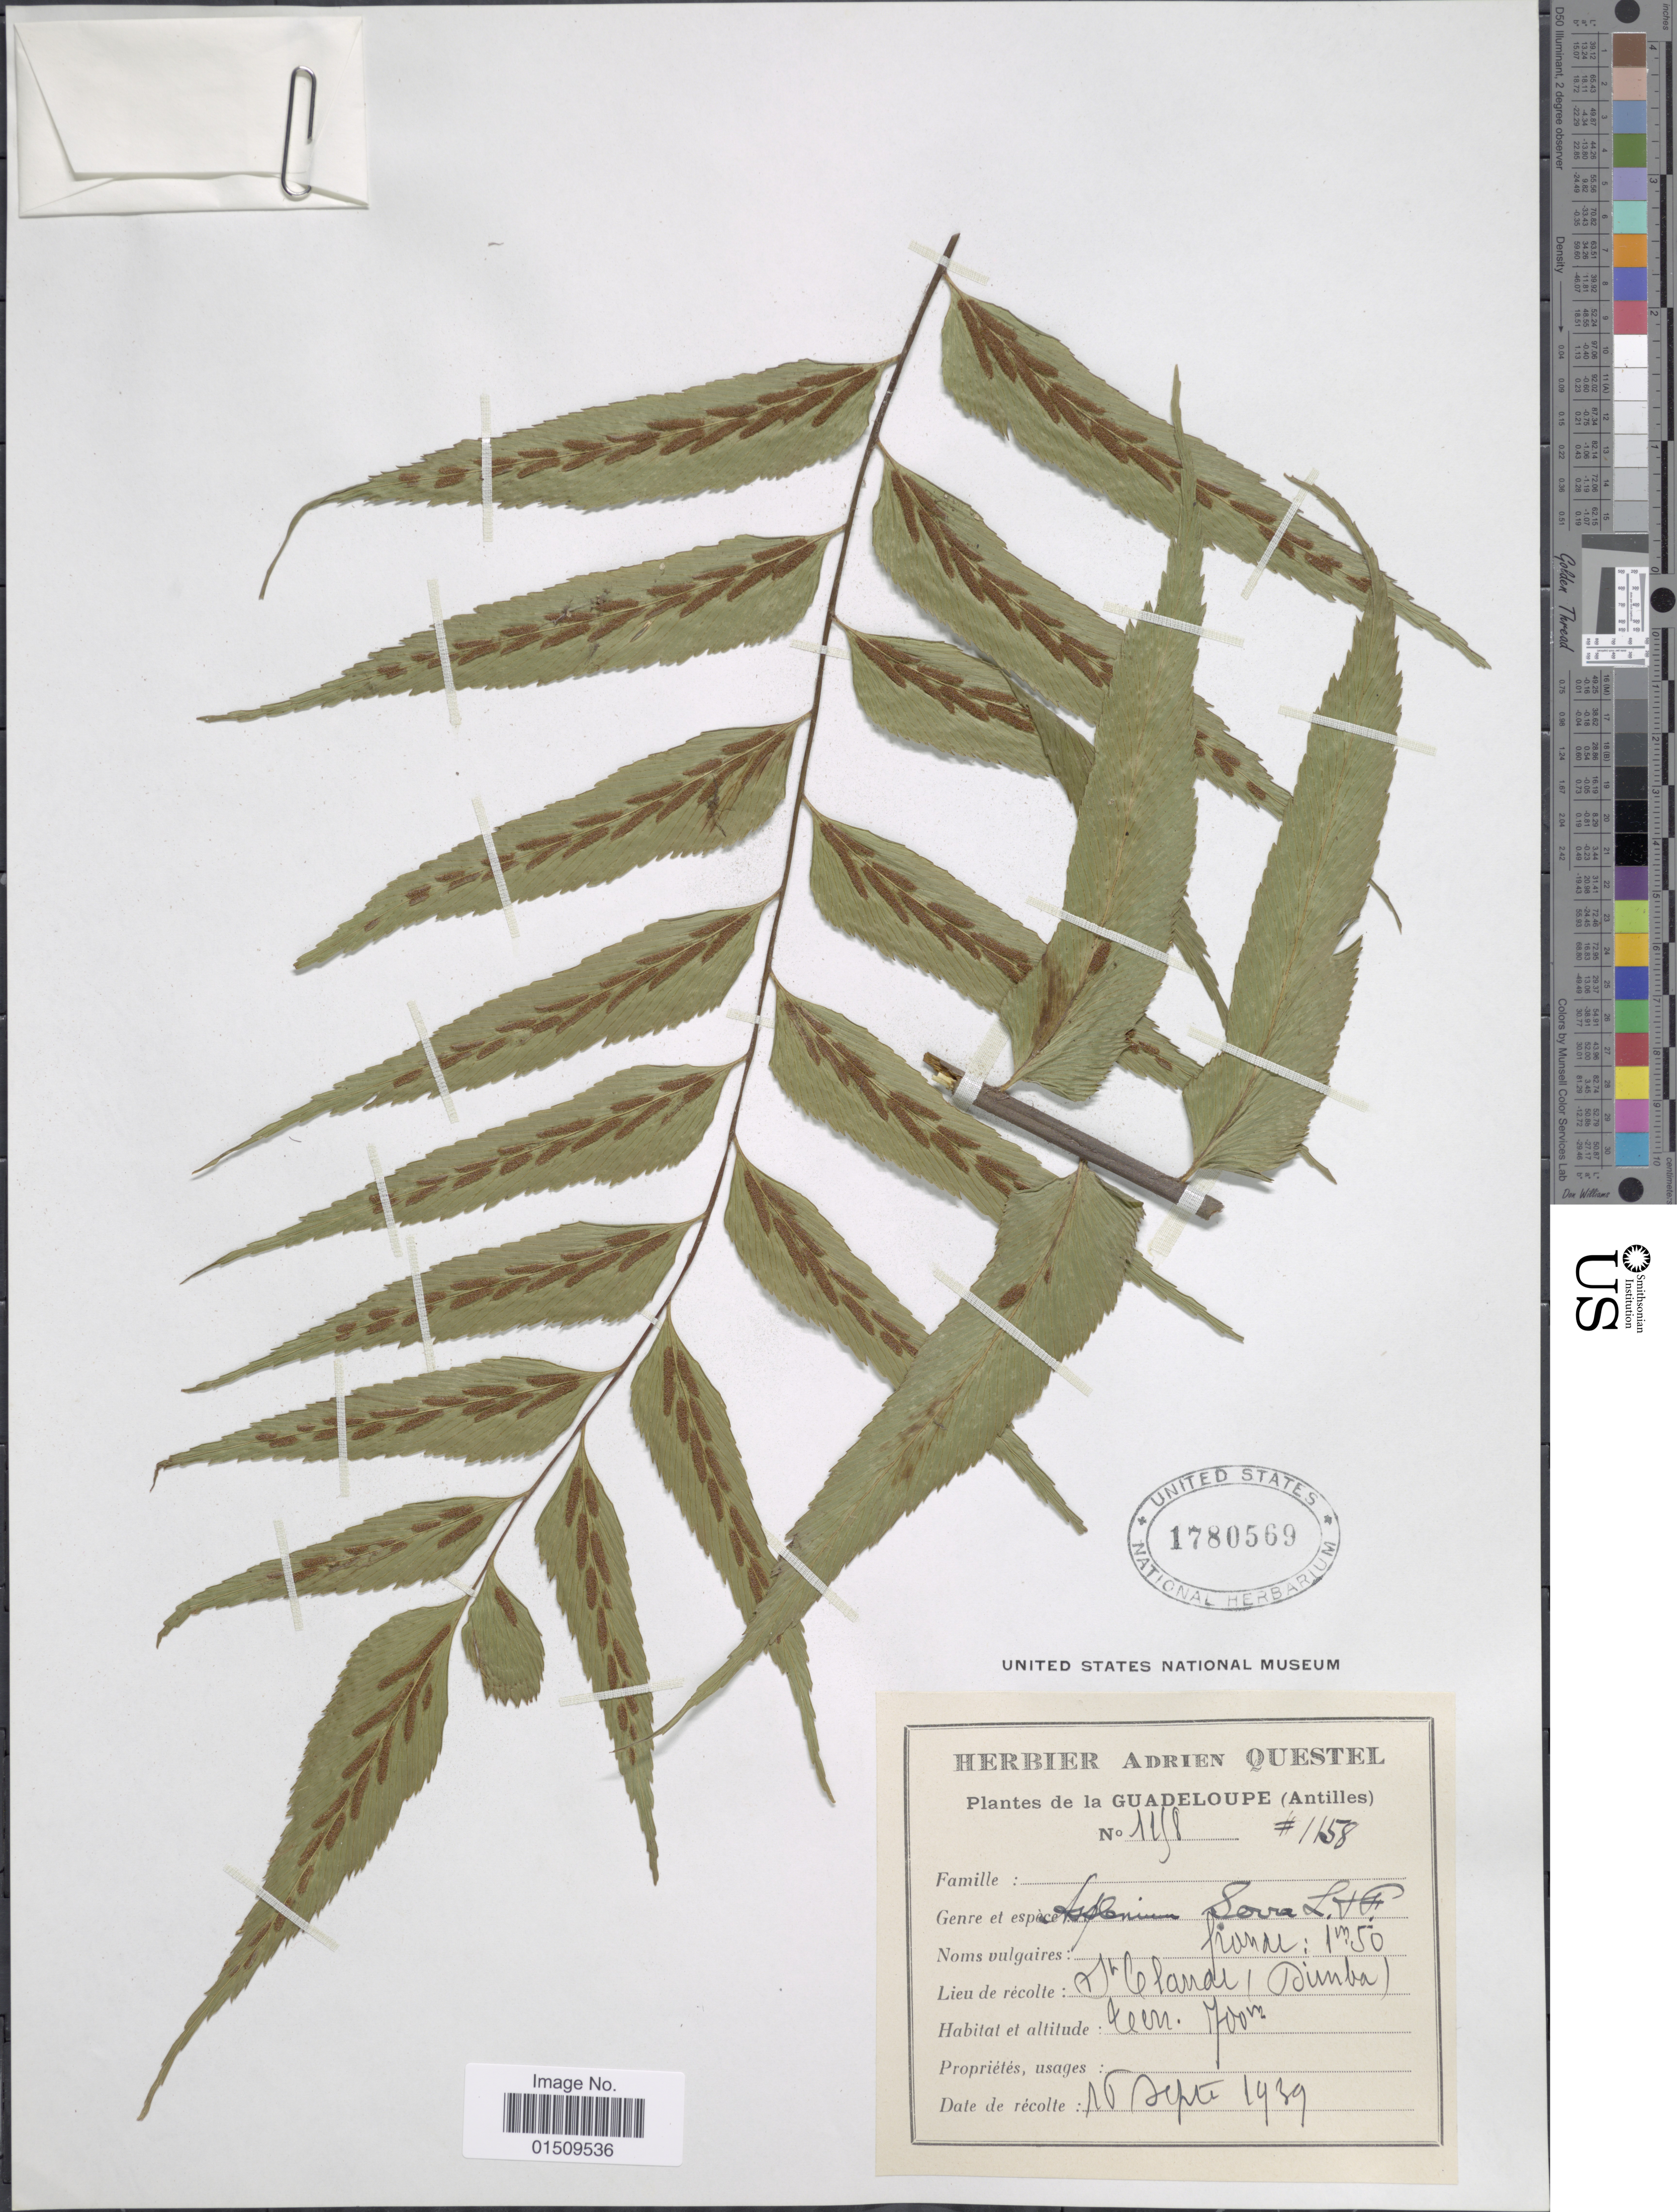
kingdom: Plantae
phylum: Tracheophyta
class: Polypodiopsida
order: Polypodiales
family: Aspleniaceae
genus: Asplenium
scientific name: Asplenium serra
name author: Langsd. & Fisch.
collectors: ex herb. A. Questal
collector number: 1158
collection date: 1939-09-15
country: Guadeloupe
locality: St. Claude/Dimba.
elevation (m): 700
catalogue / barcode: US 1780569